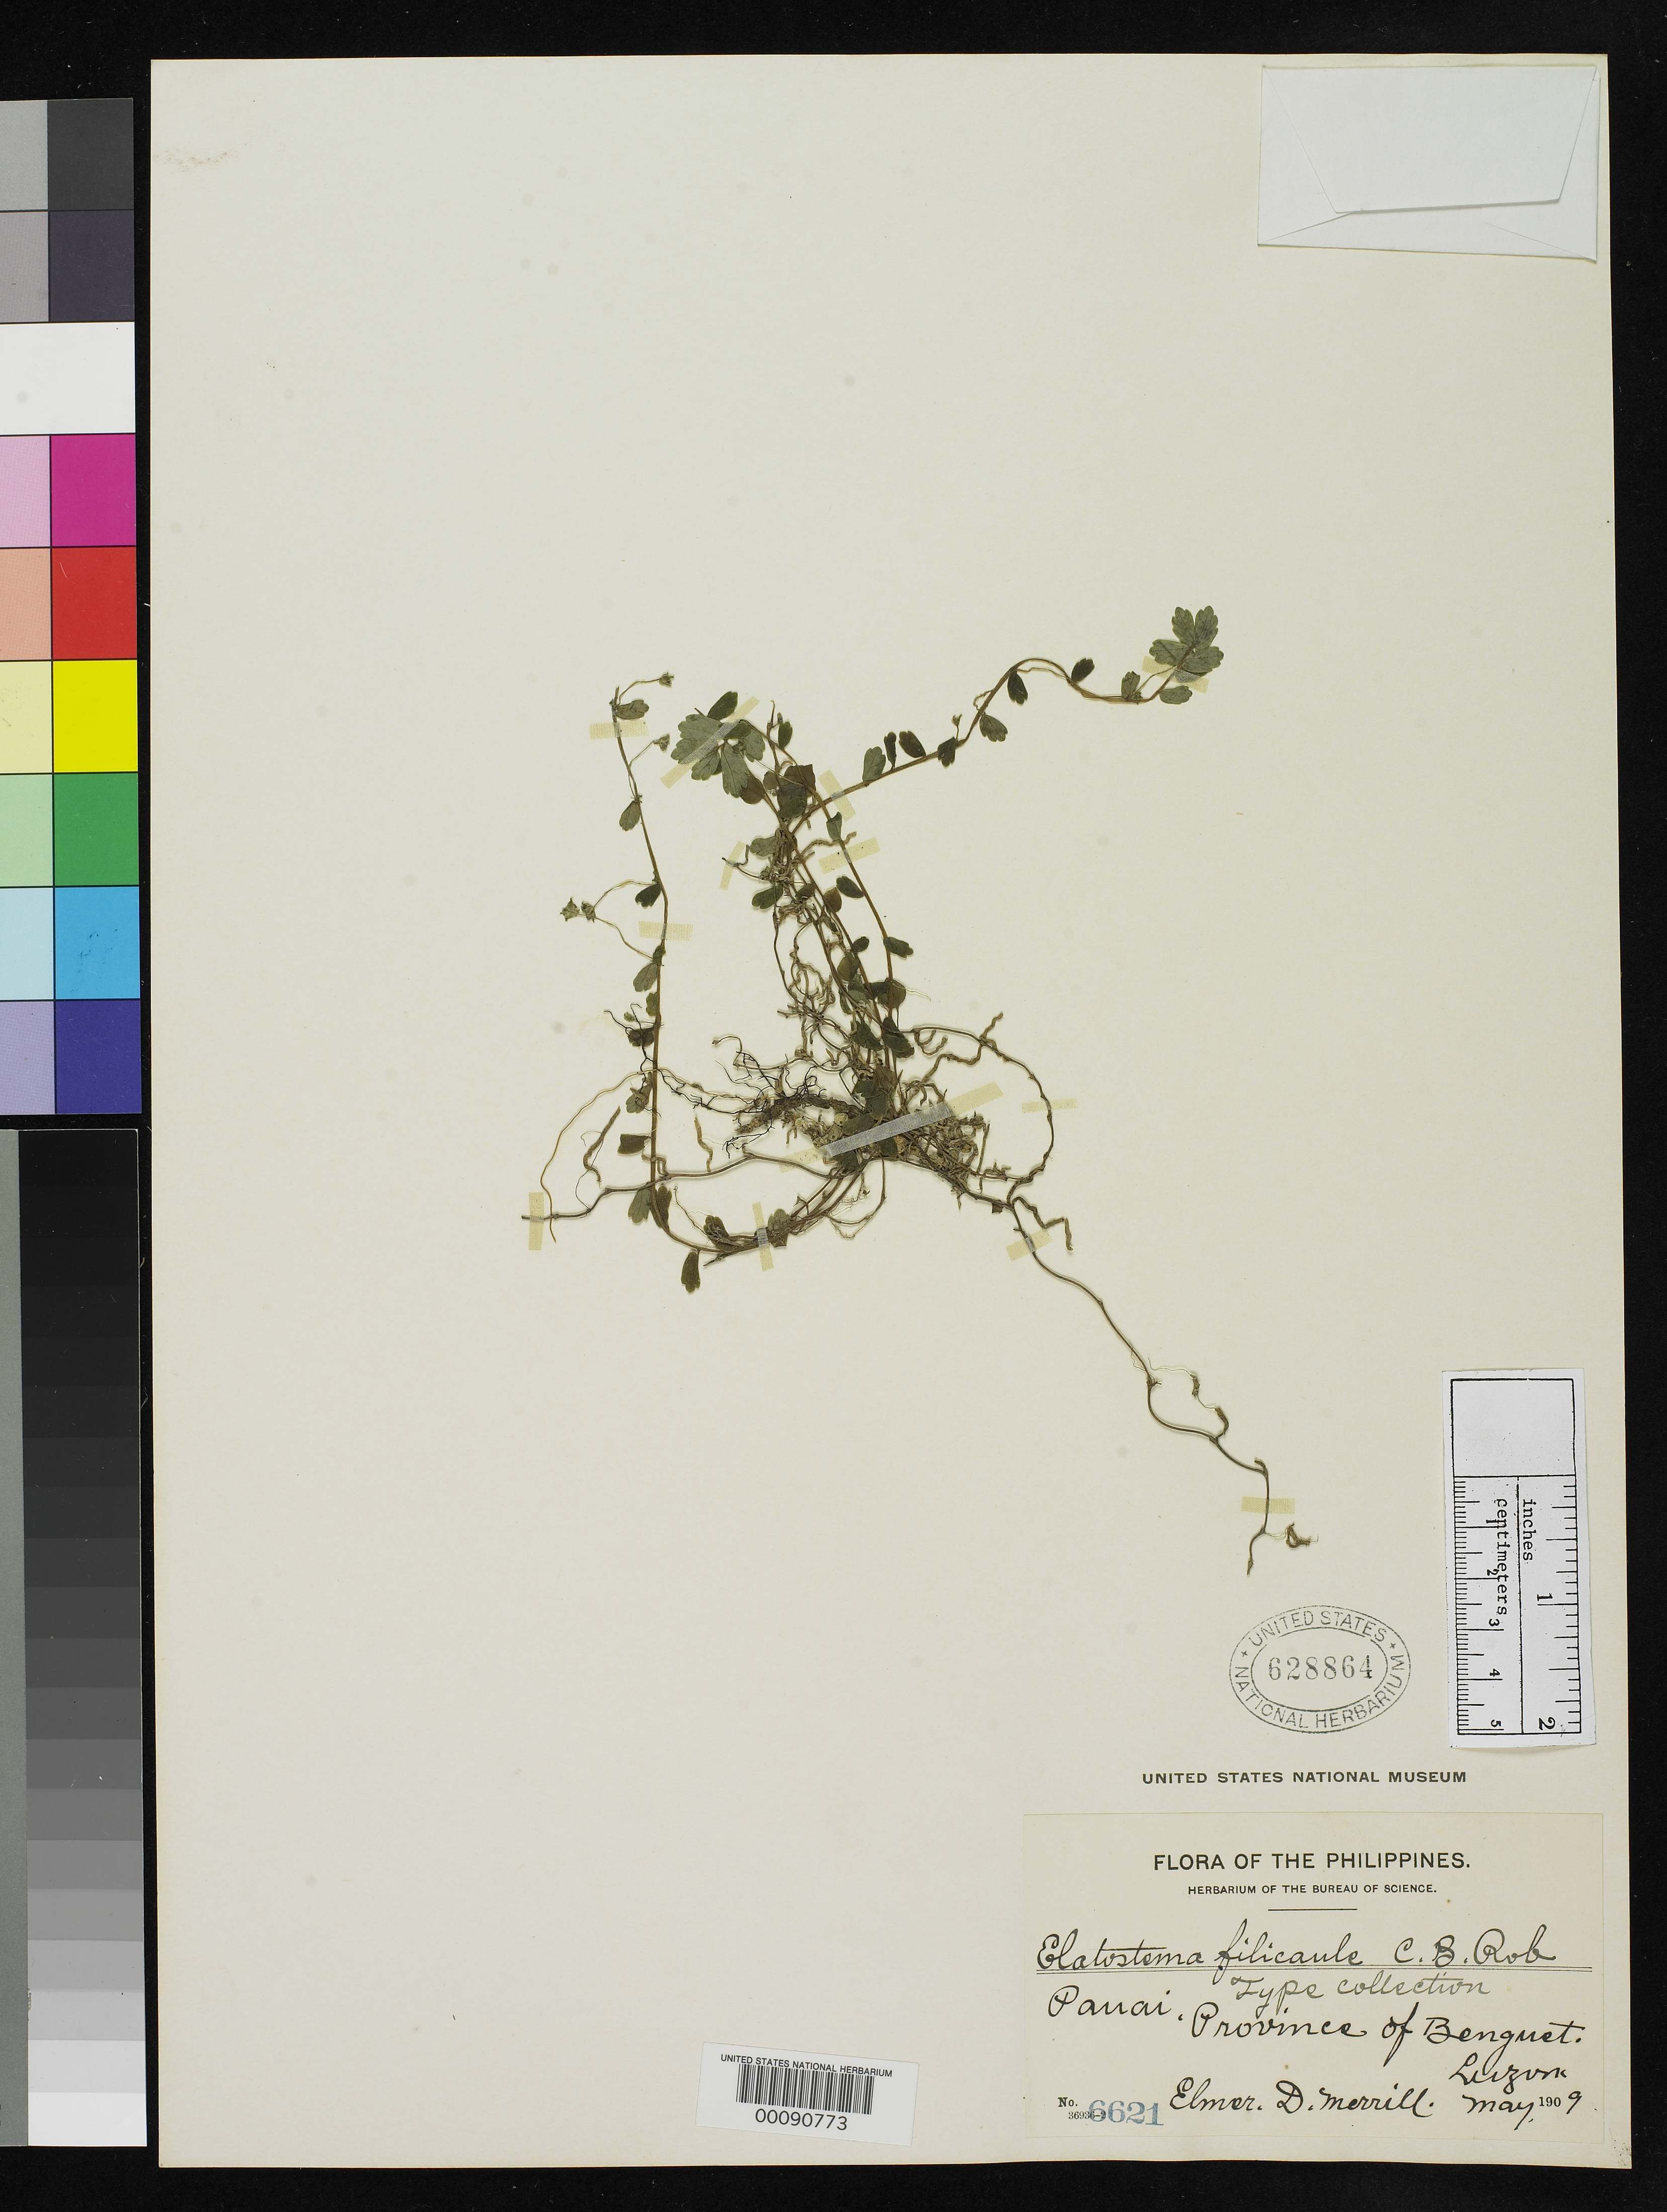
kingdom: Plantae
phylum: Tracheophyta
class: Magnoliopsida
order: Rosales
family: Urticaceae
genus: Elatostema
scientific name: Elatostema filicaule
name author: C.B. Rob.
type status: Isotype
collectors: E. D. Merrill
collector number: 6621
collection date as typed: May 1909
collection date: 1909-05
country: Philippines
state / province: Cordillera (Administrative Region)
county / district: Benguet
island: Luzon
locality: Pauai.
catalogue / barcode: US 628864